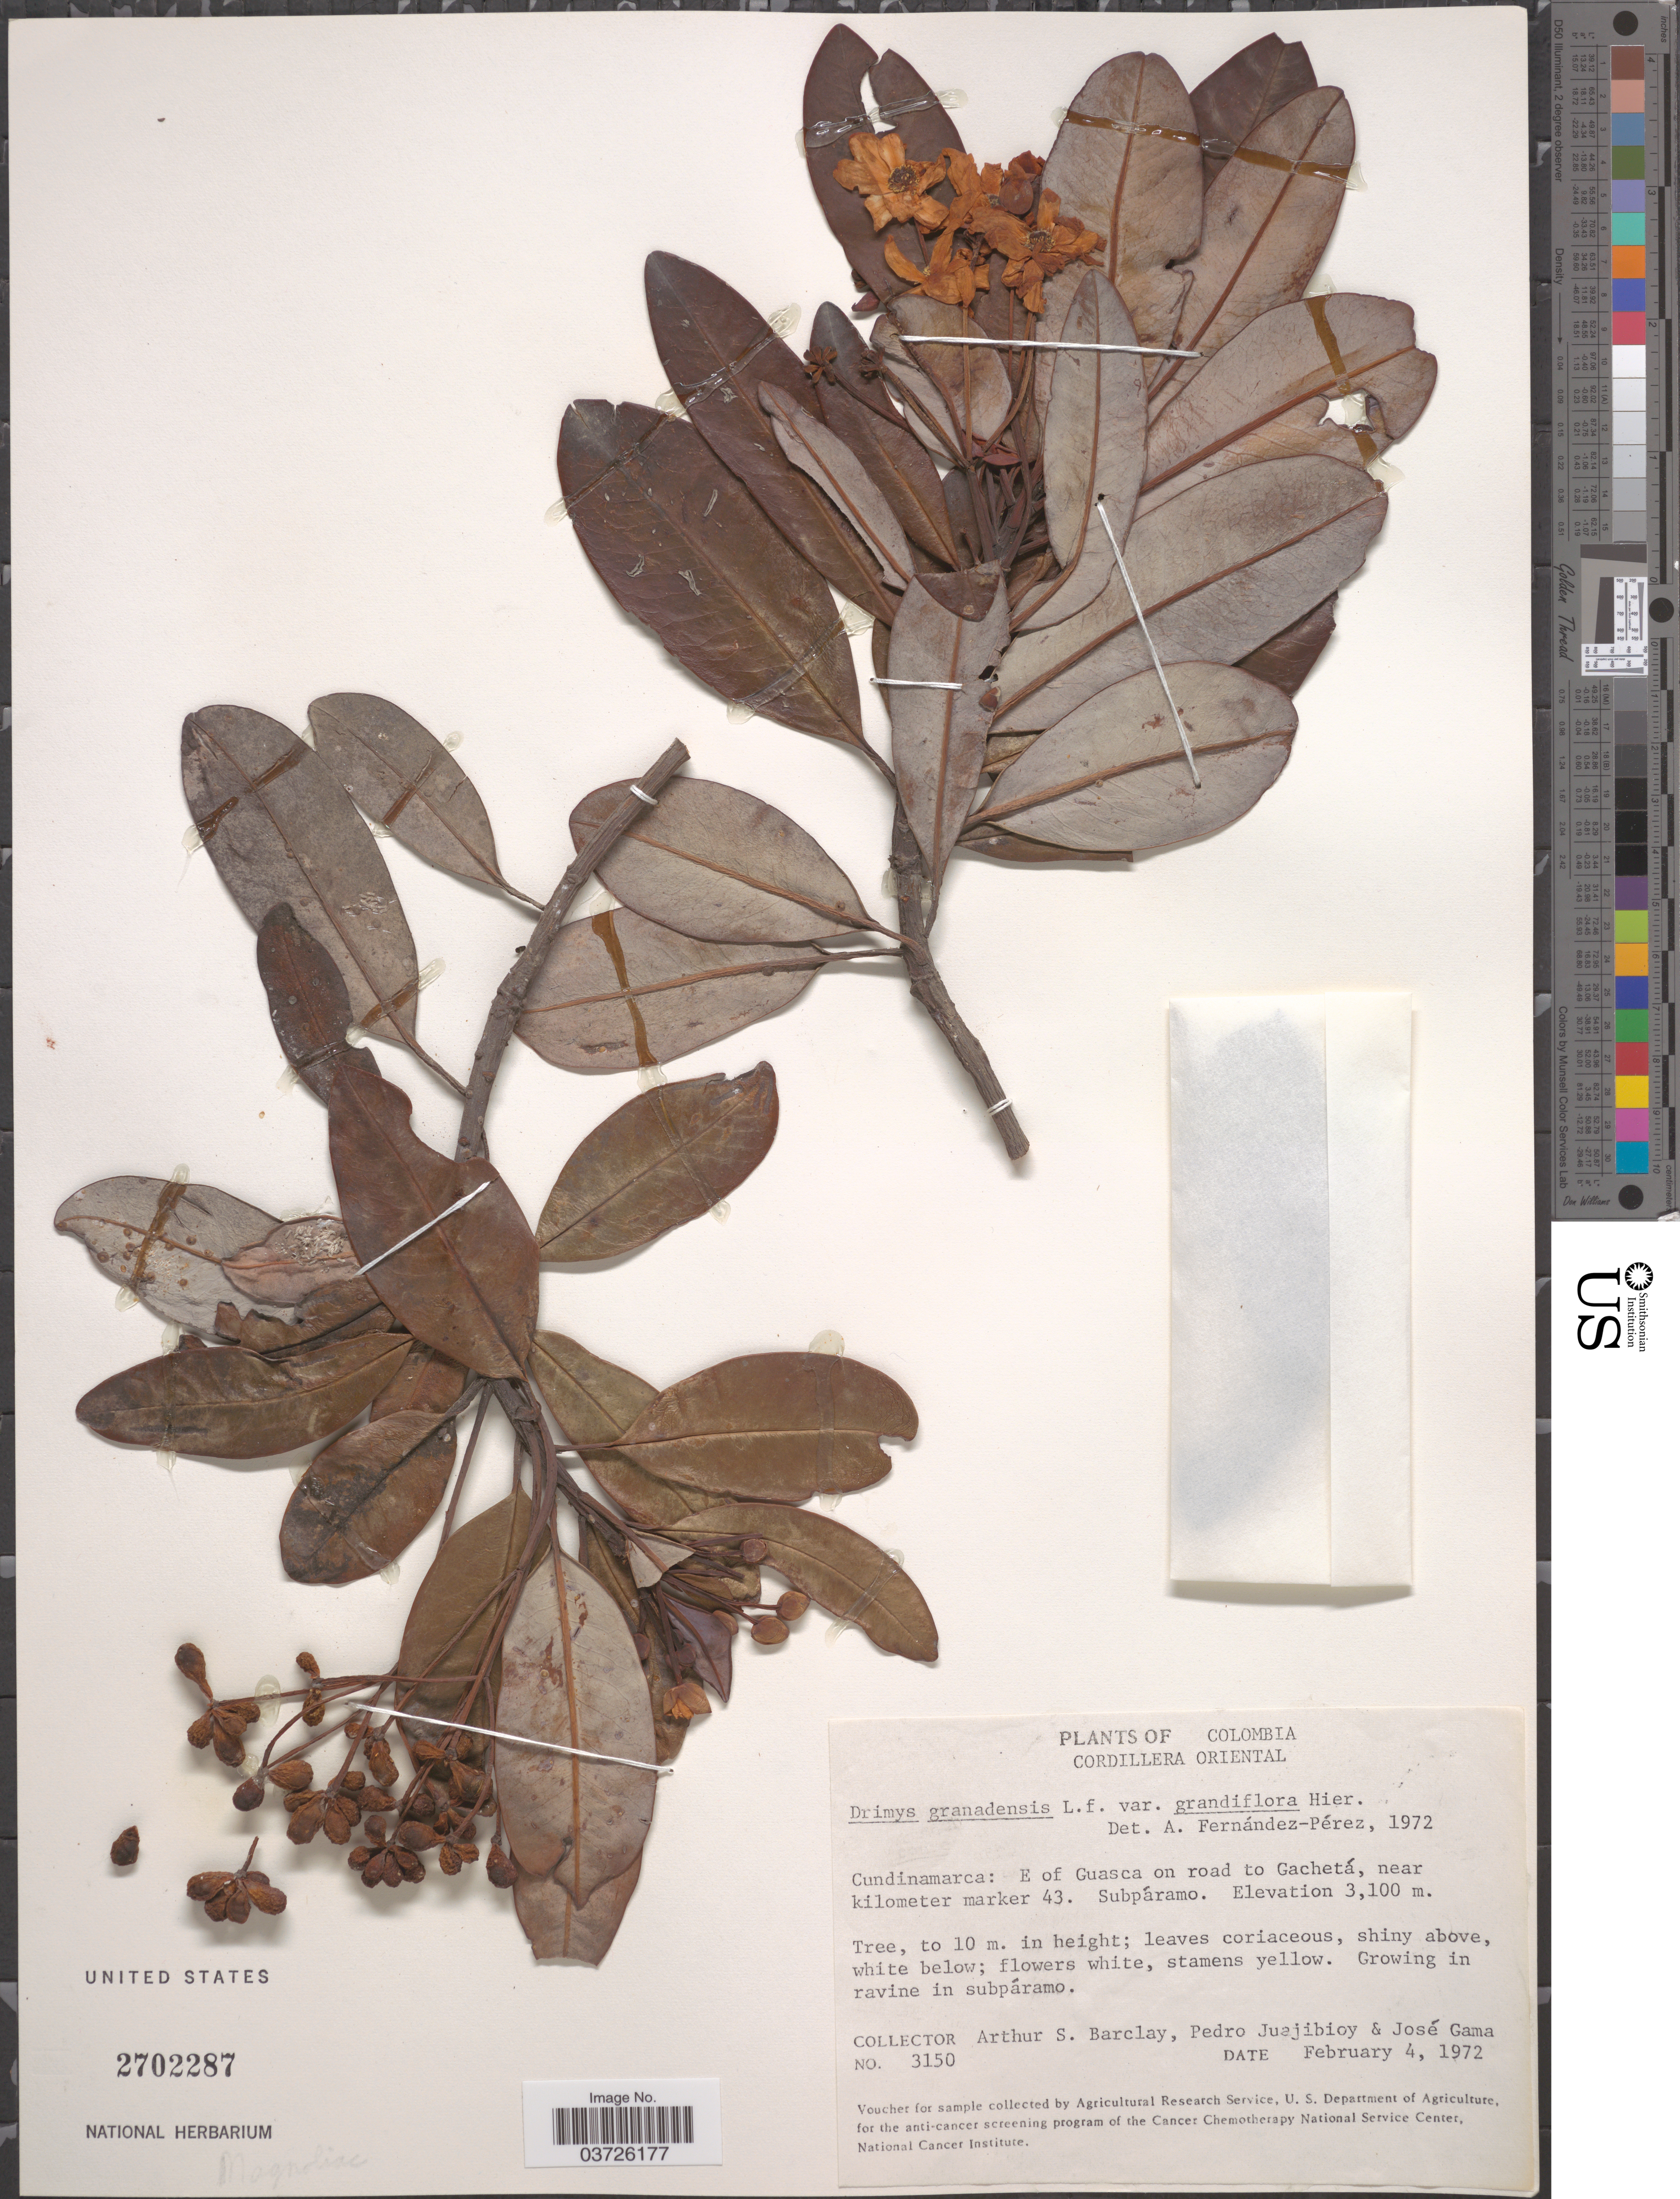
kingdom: Plantae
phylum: Tracheophyta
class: Magnoliopsida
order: Canellales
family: Winteraceae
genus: Drimys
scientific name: Drimys granadensis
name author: L. f.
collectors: A. S. Barclay, P. Juajibioy & J. Gama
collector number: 3150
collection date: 1972-02-04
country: Colombia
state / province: Cundinamarca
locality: Cordillera Oriental. E of Guasca on road to Gachetá, near kilometer marker 43.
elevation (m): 3100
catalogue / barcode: US 2702287